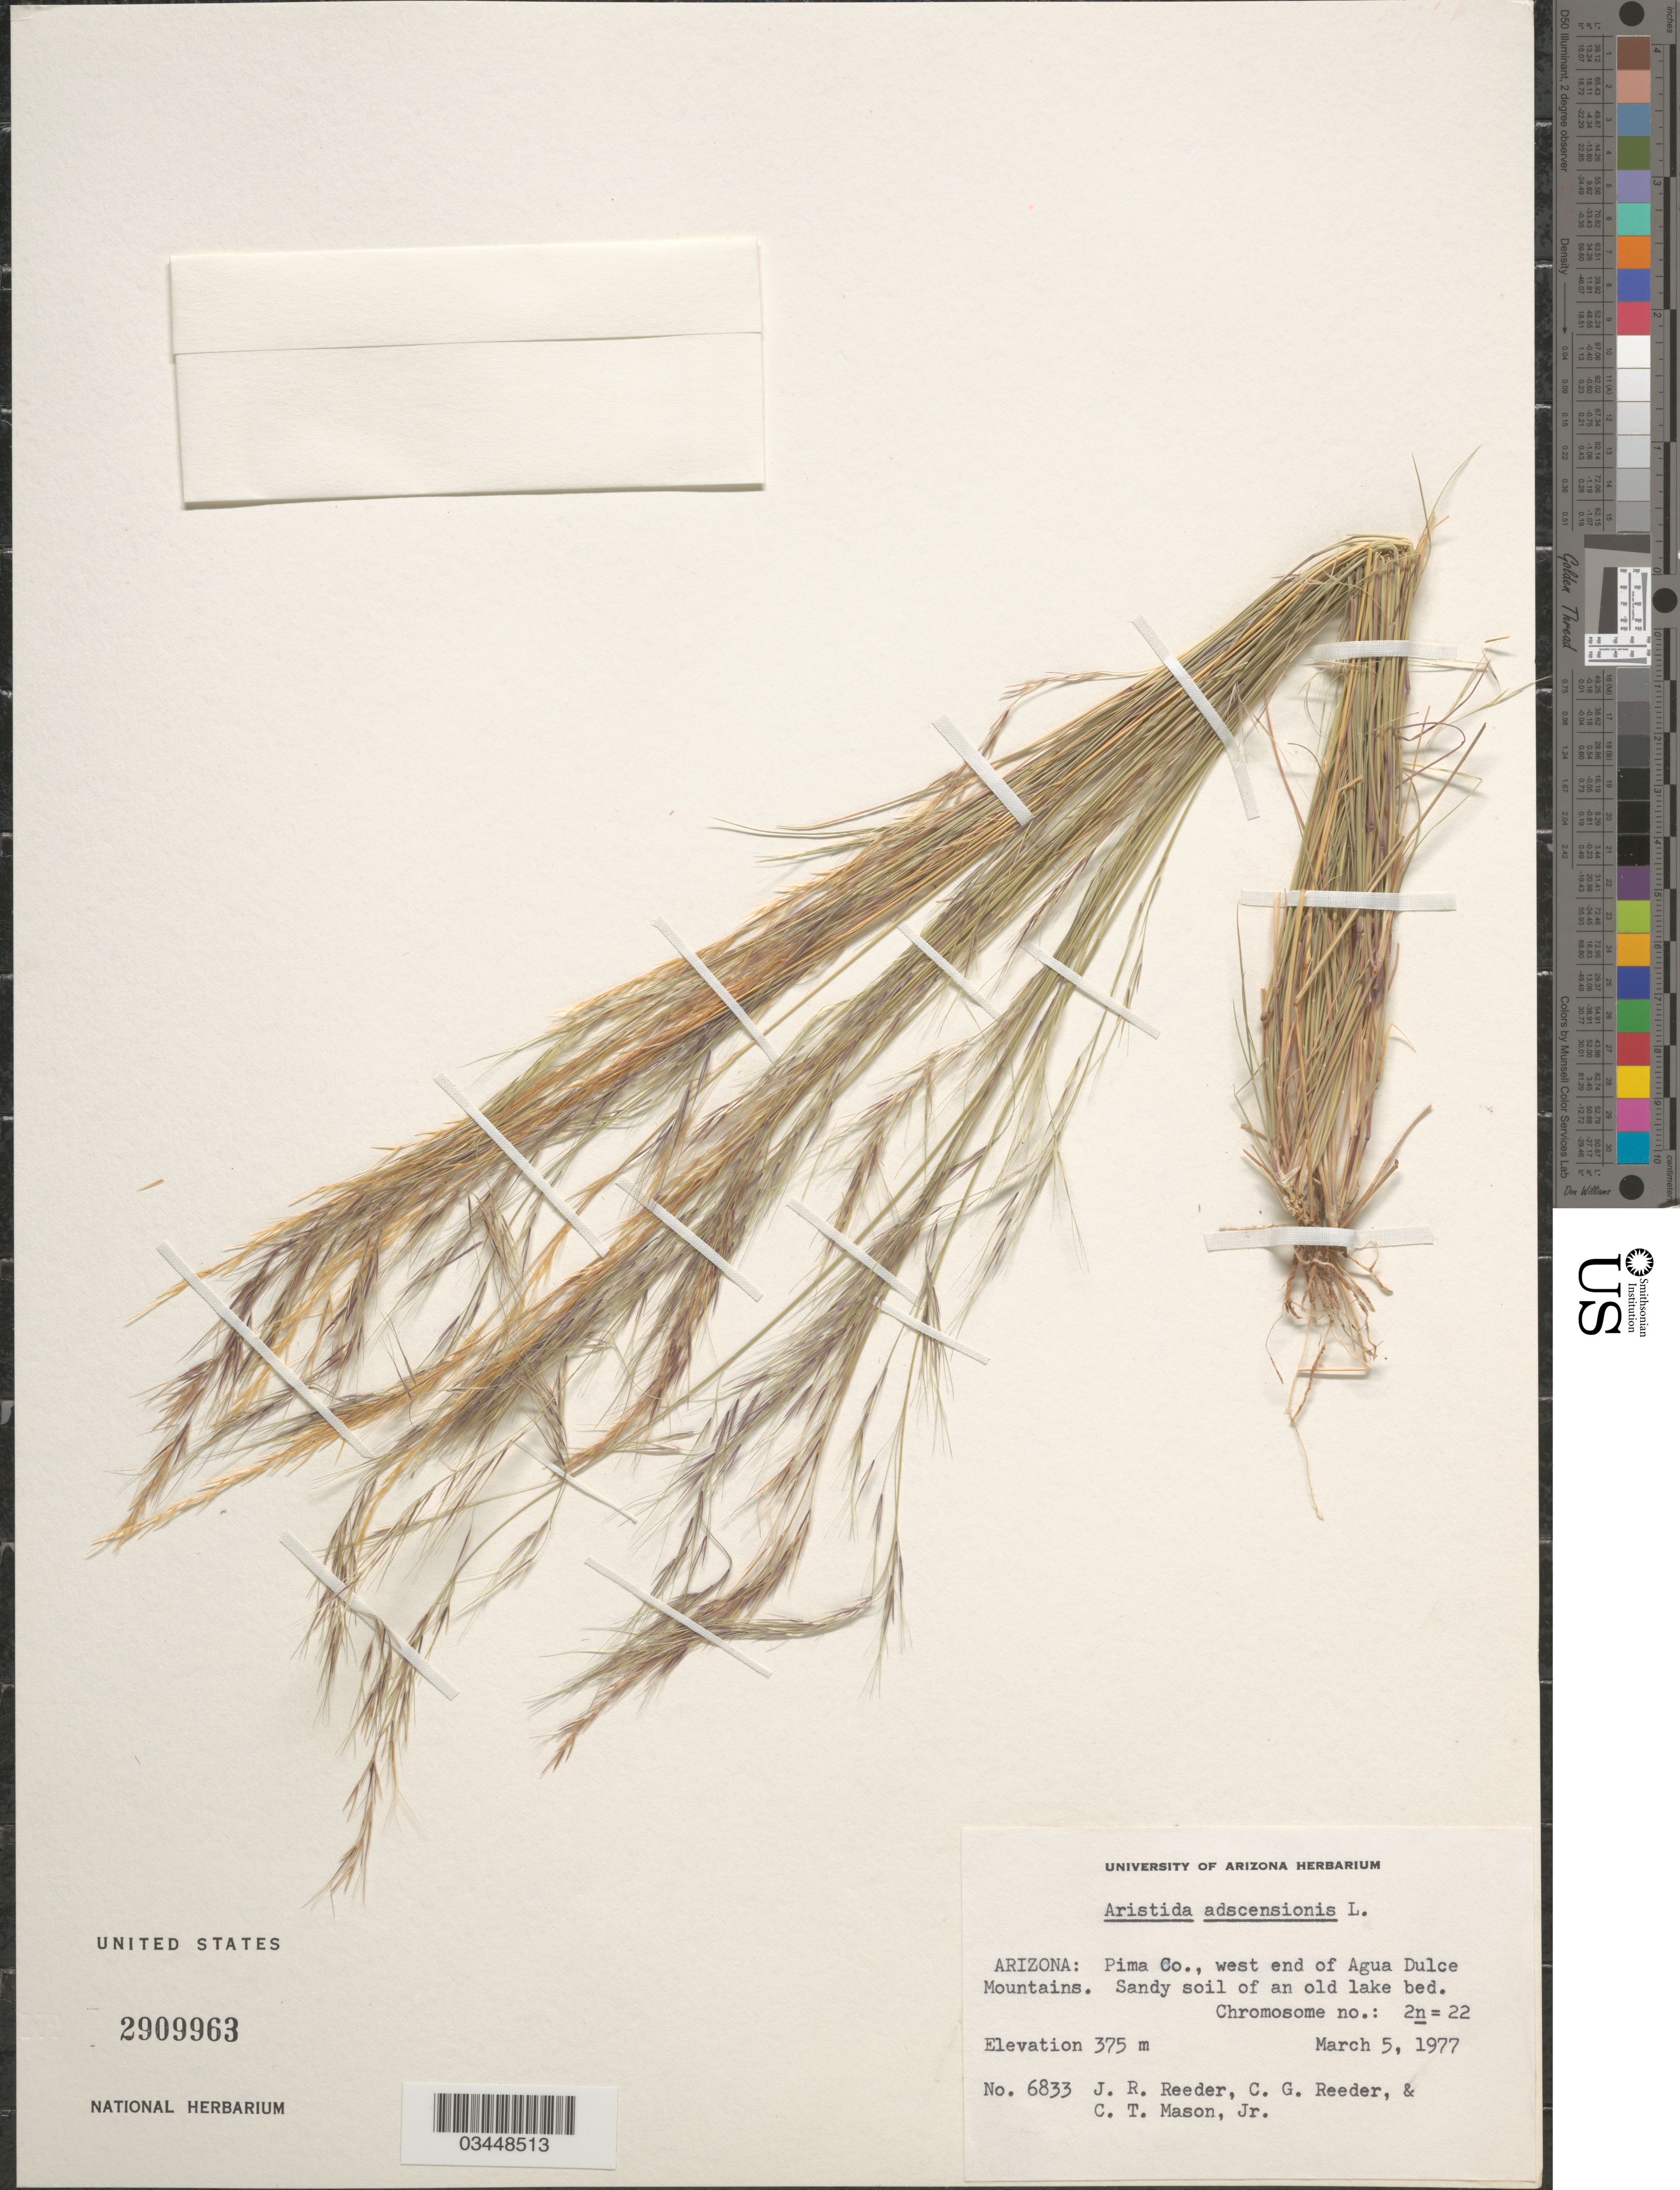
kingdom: Plantae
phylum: Tracheophyta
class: Liliopsida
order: Poales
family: Poaceae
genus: Aristida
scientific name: Aristida adscensionis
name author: L.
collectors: J. R. Reeder, C. G. Reeder & C. Mason Jr.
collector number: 6833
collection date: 1977-03-05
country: United States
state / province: Arizona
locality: Pima Co., west end of Agua Dulce Mountains.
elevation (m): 375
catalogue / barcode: US 2909963